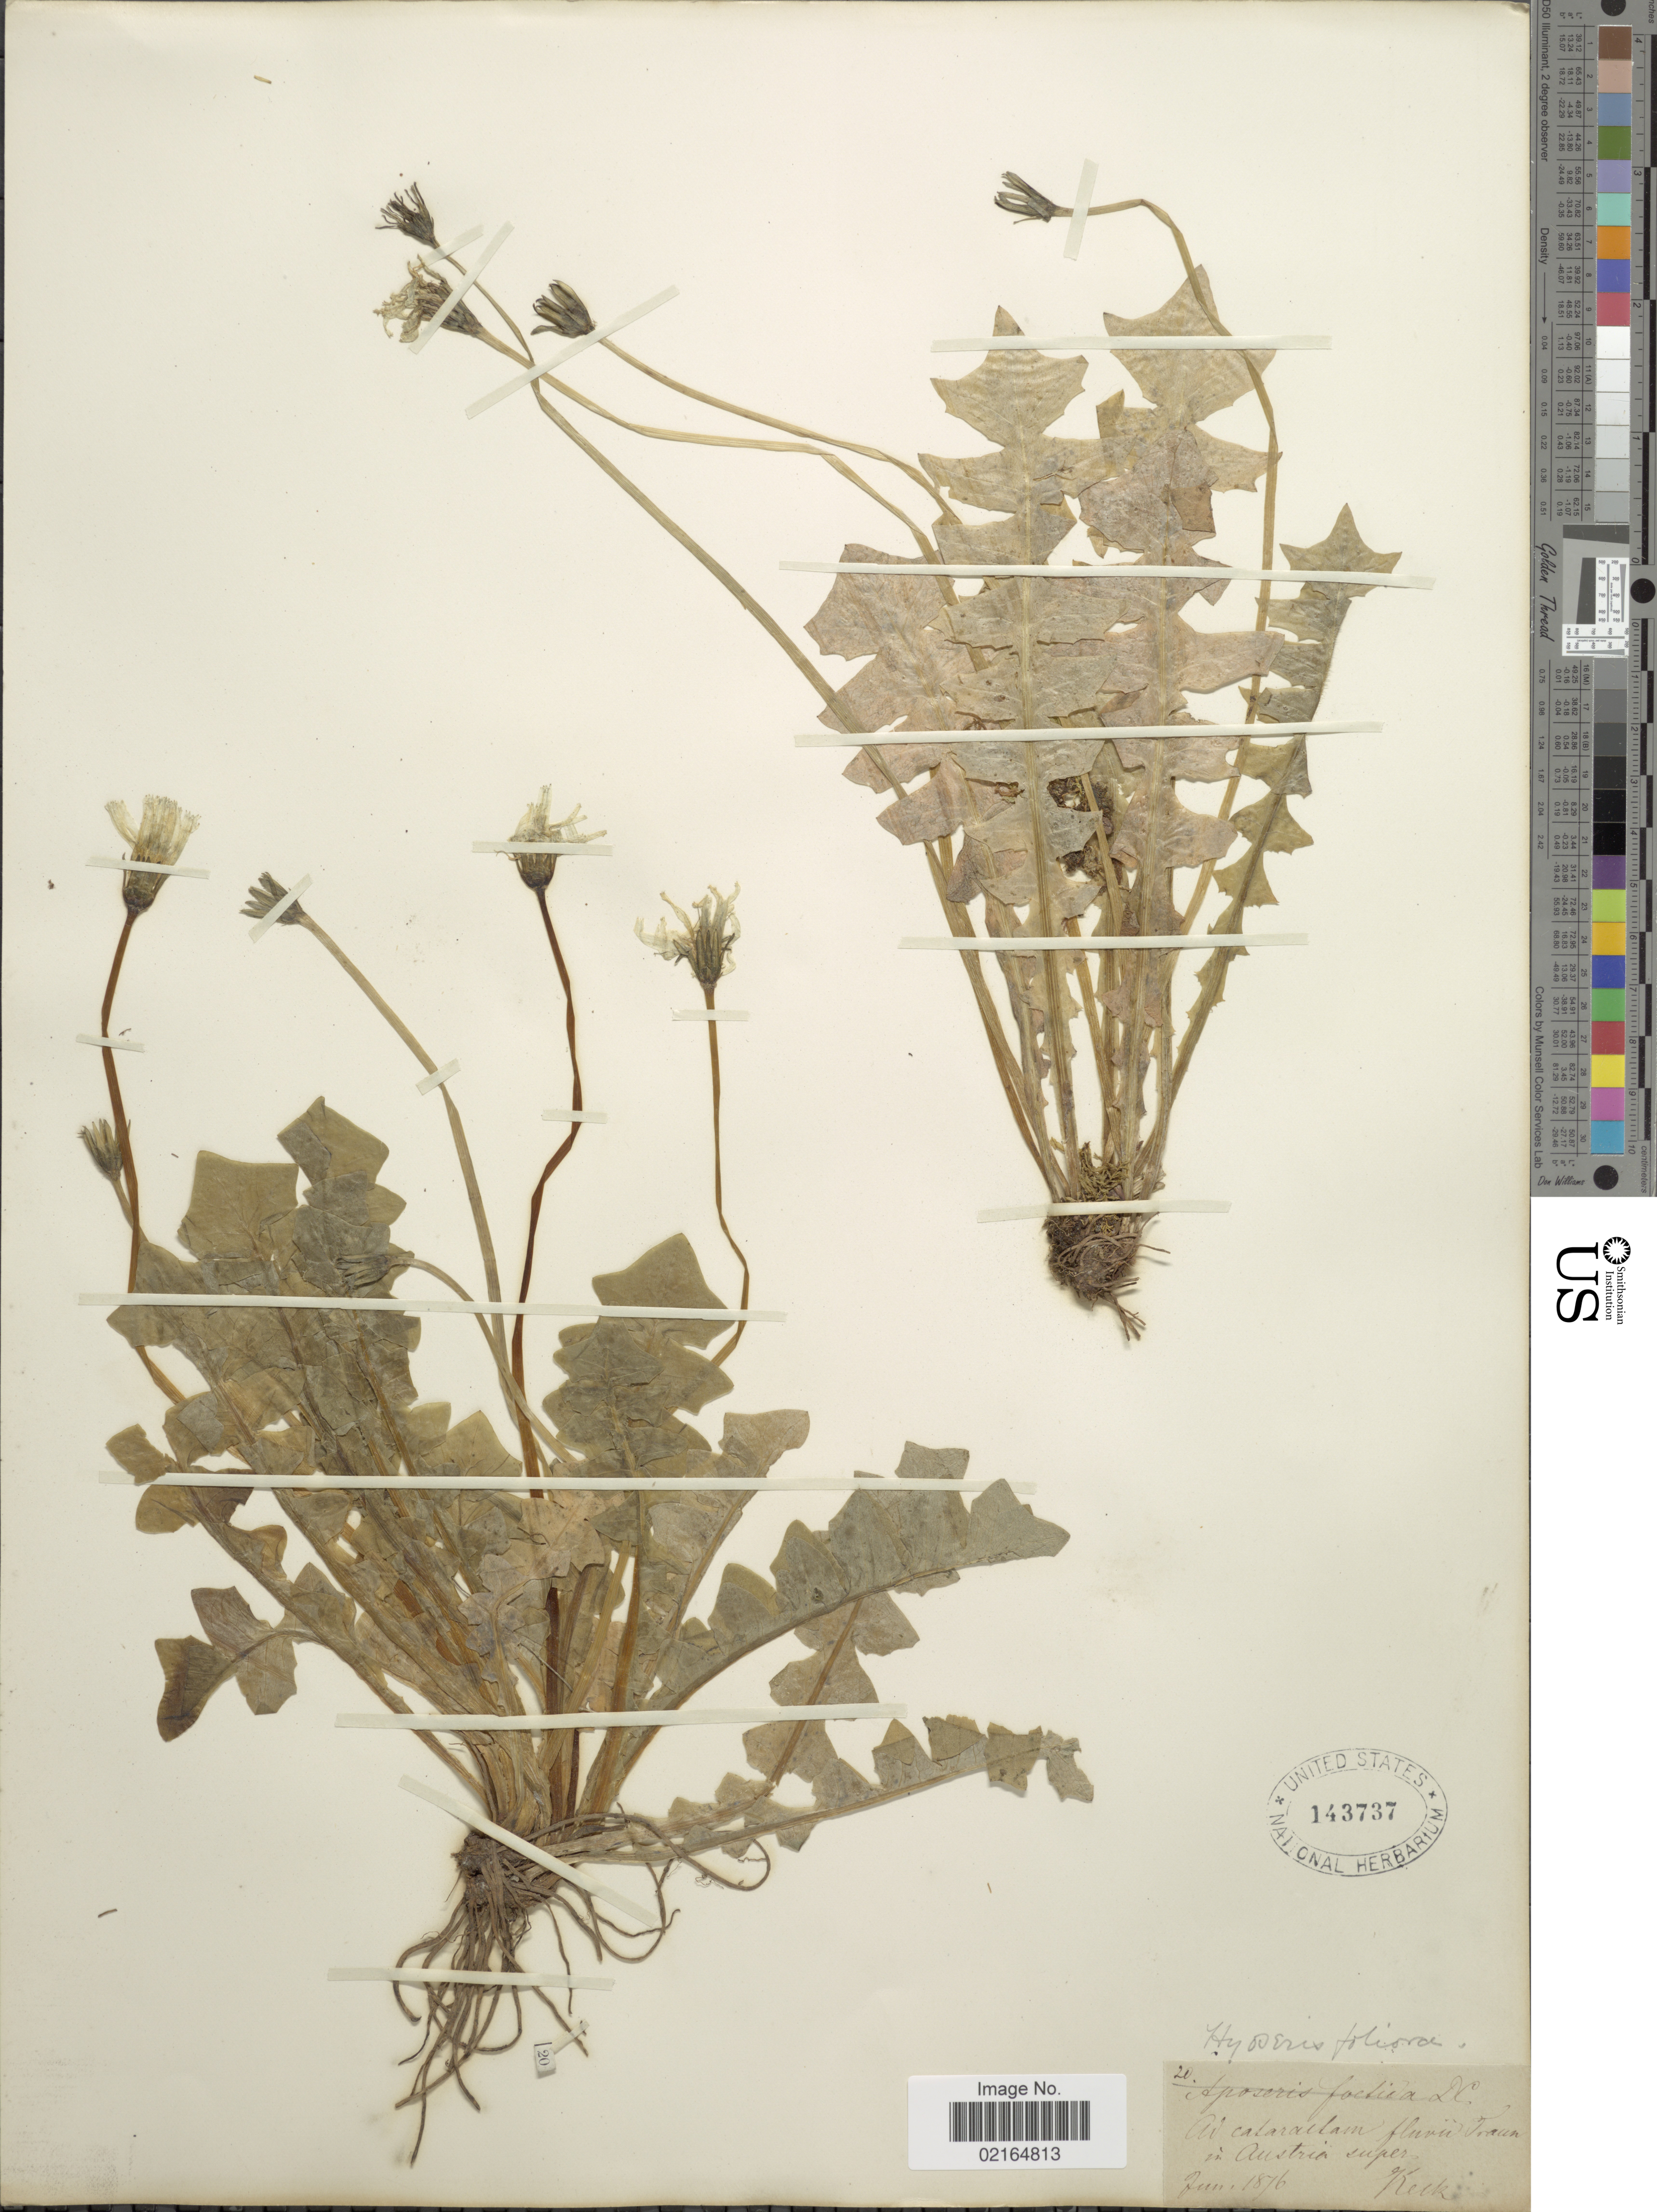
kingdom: Plantae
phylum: Tracheophyta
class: Magnoliopsida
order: Asterales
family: Asteraceae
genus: Aposeris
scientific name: Aposeris foetida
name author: (L.) Less.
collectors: -- Keck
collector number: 20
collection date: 1876-06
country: Austria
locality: Ai calarallam flvii Torun in Austria super. [interpreted]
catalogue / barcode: US 143737